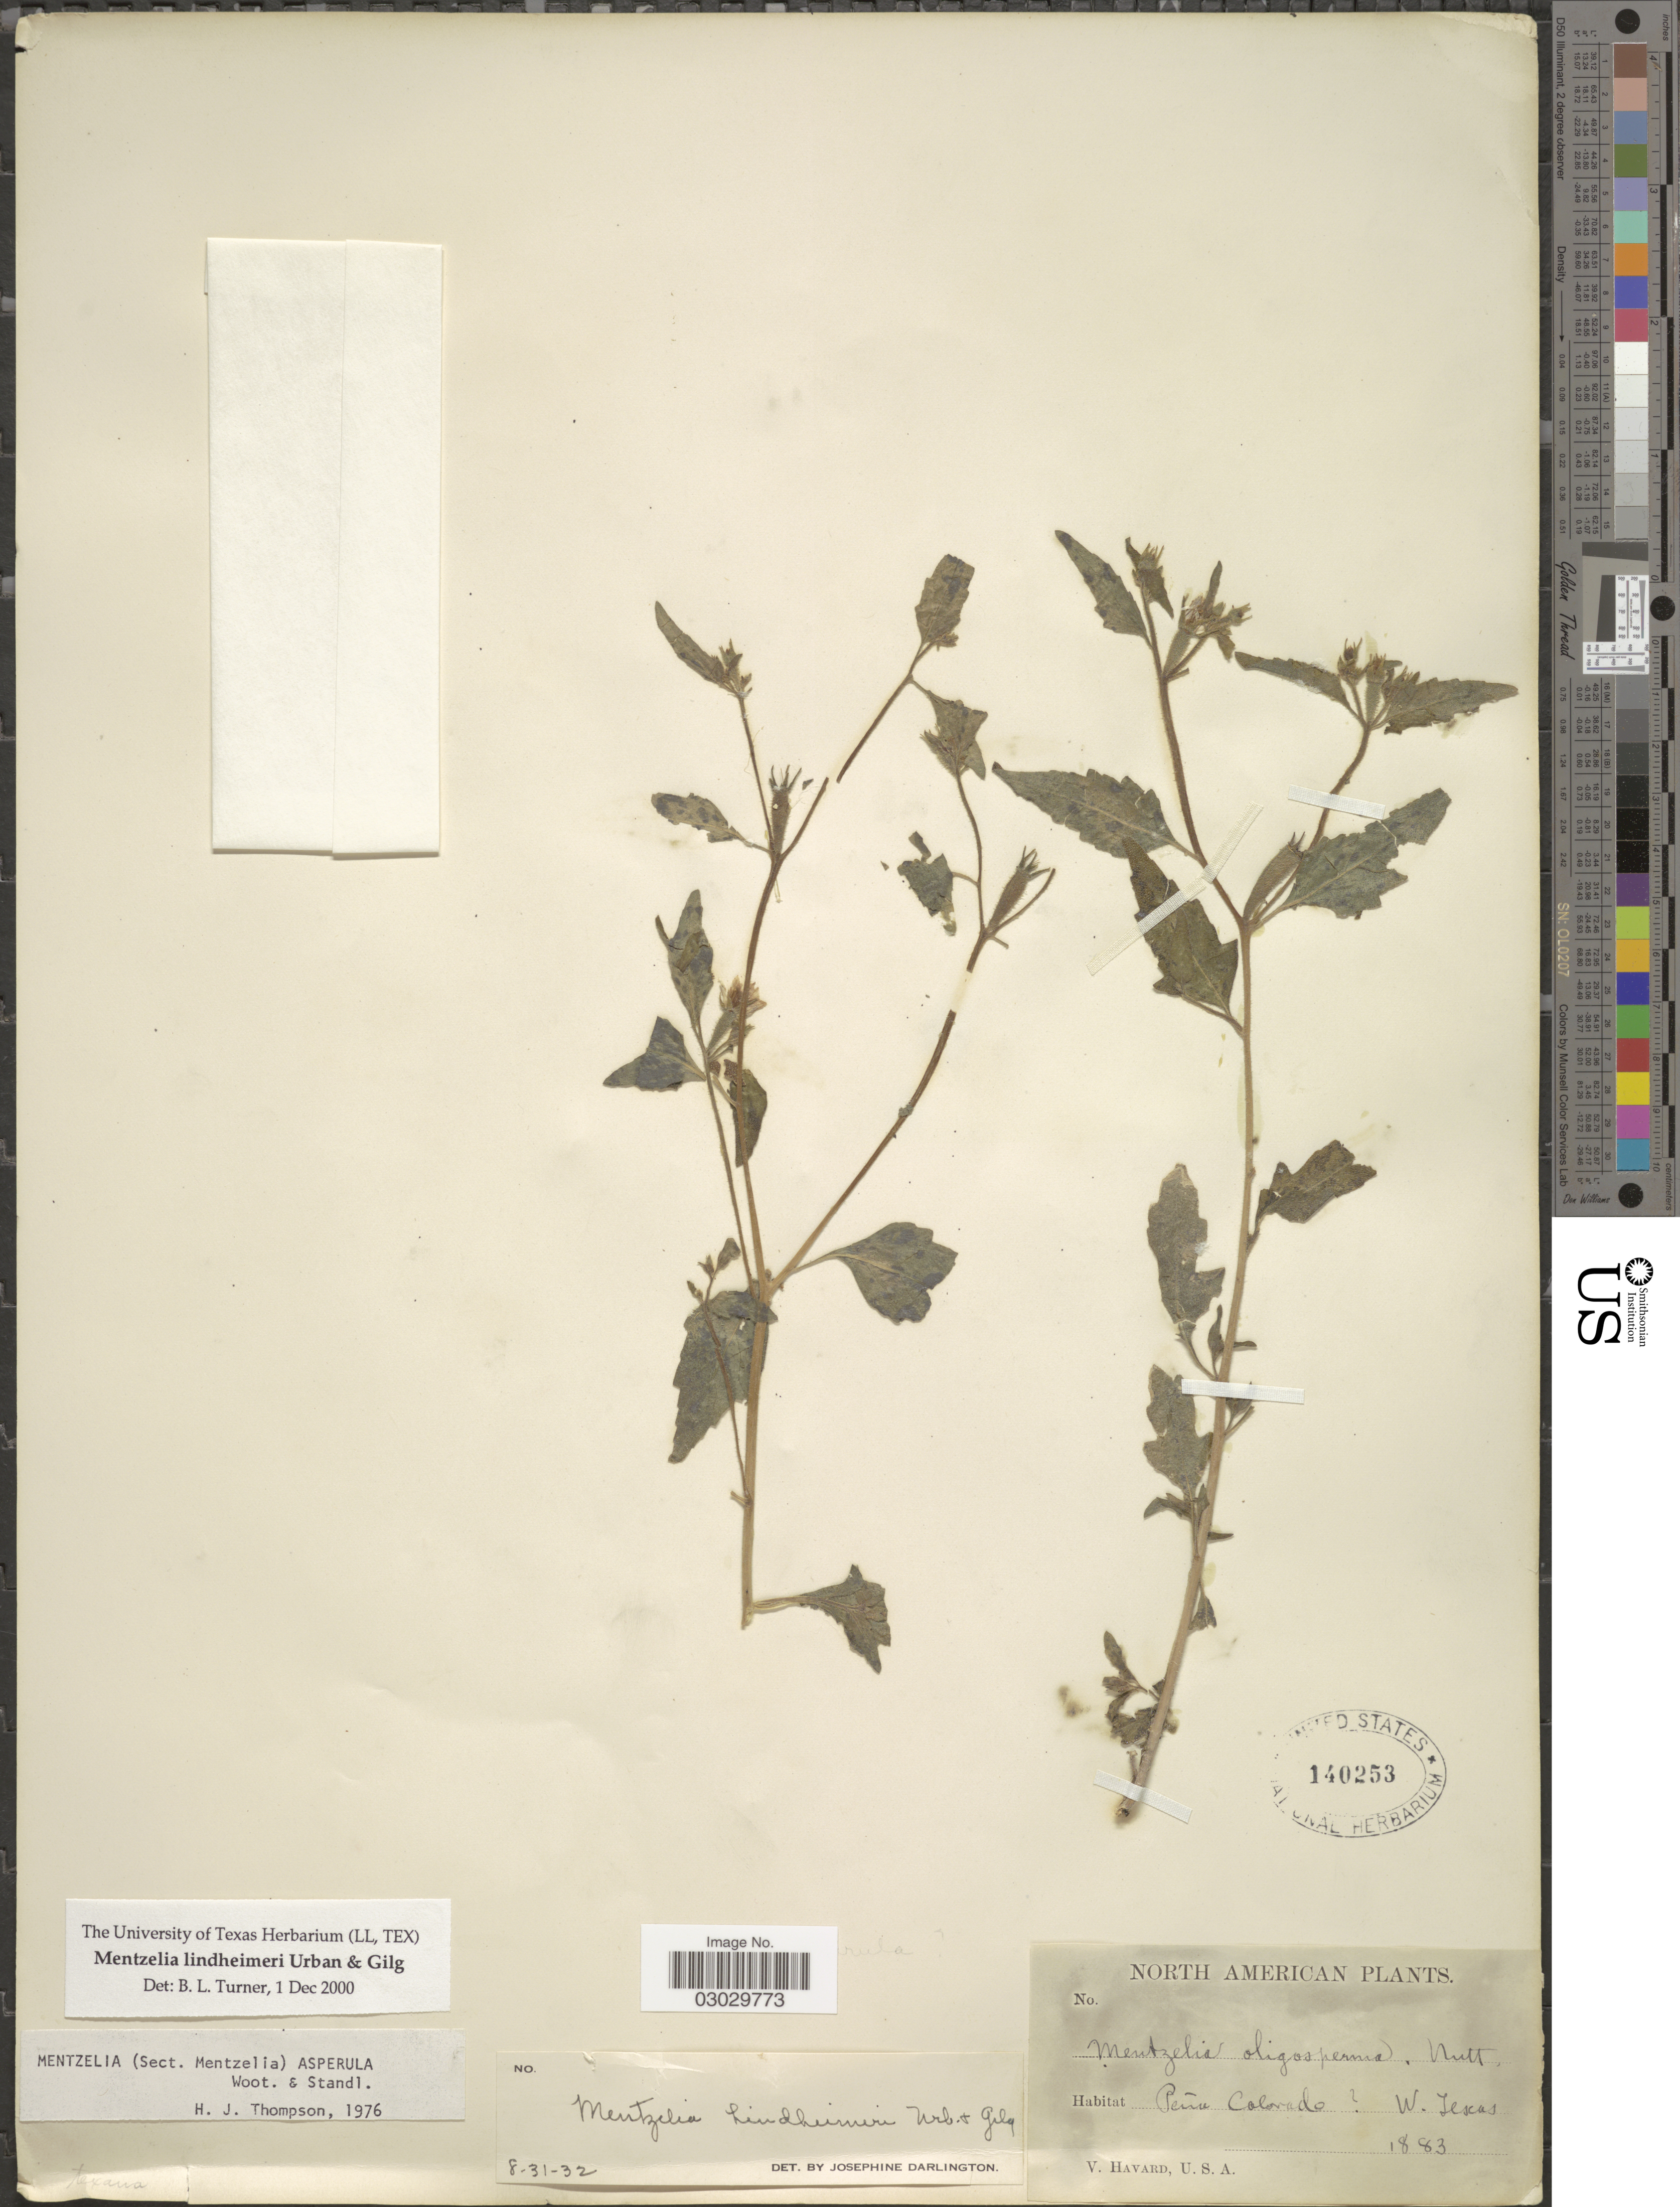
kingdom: Plantae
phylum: Tracheophyta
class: Magnoliopsida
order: Cornales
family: Loasaceae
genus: Mentzelia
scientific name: Mentzelia lindheimeri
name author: Urb. & Gilg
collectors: V. Havard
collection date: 1883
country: United States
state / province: Texas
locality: Peña Colorado [unsure placement], W. Texas.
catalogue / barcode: US 140253